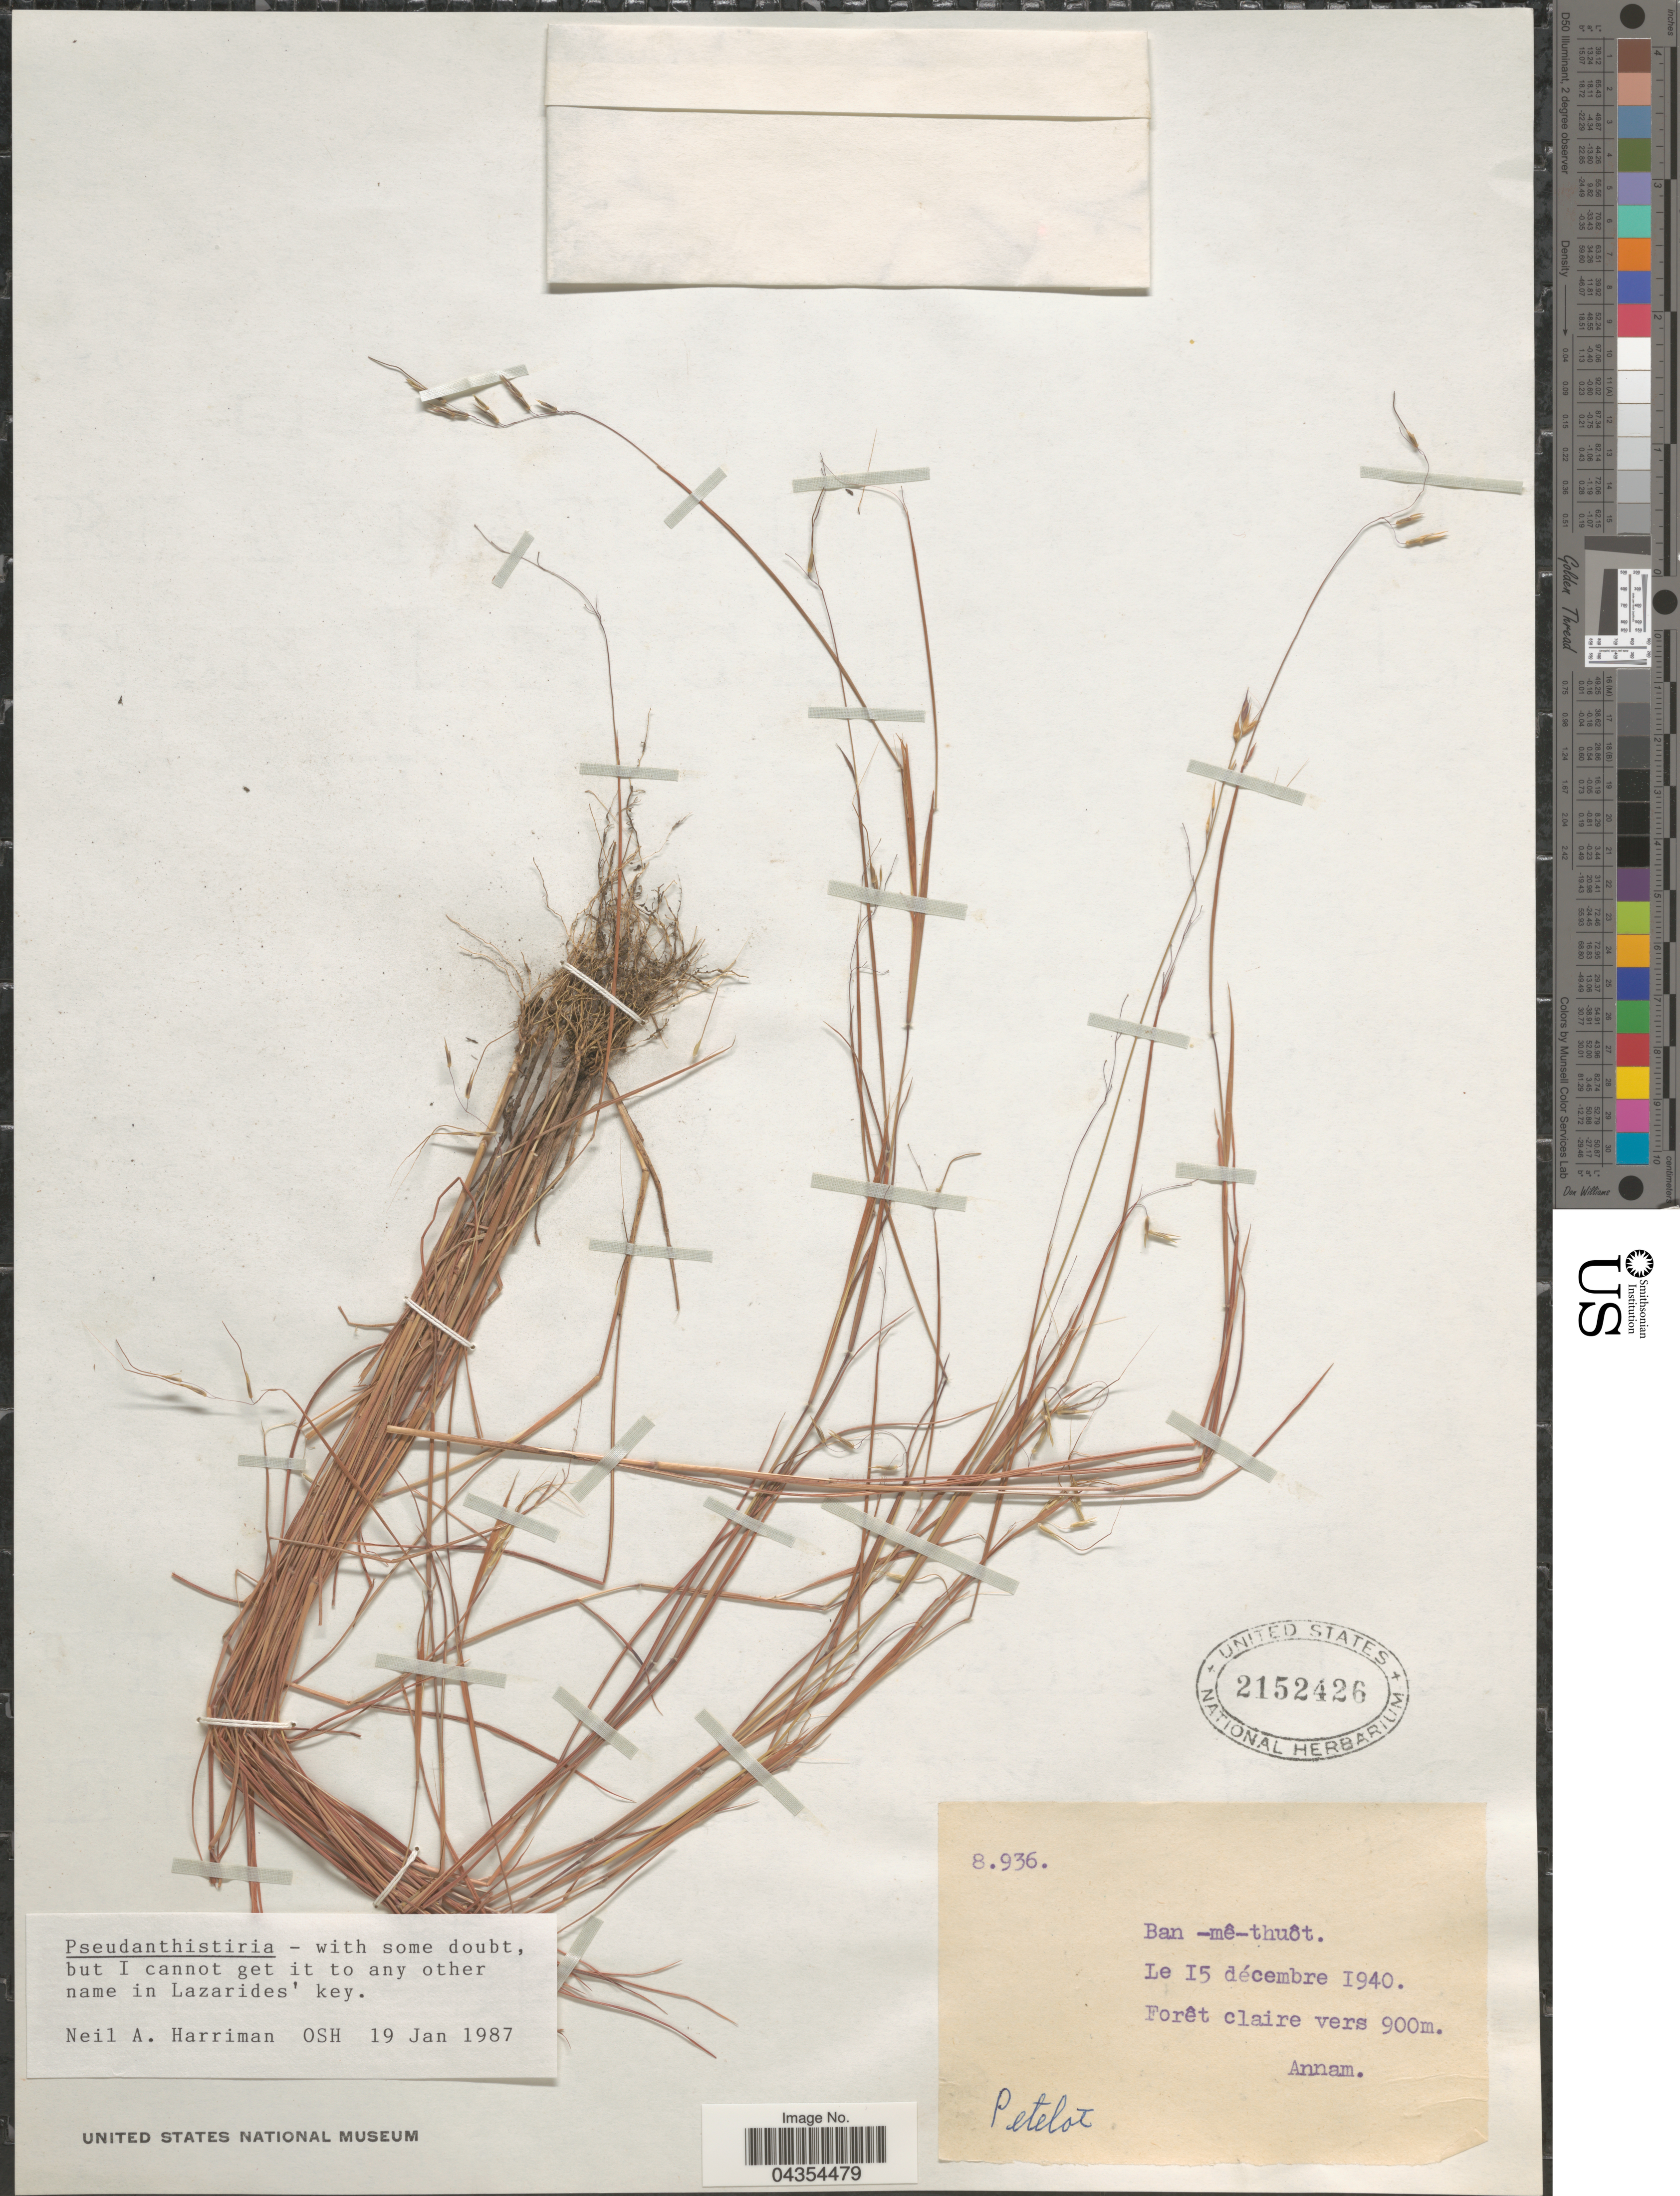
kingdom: Plantae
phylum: Tracheophyta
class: Liliopsida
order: Poales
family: Poaceae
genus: Pseudanthistiria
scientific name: Pseudanthistiria sp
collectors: Pételot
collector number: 8936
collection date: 1940-12-15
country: Vietnam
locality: Ban-mê-thuôt. Annam.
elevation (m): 900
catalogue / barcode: US 2152426